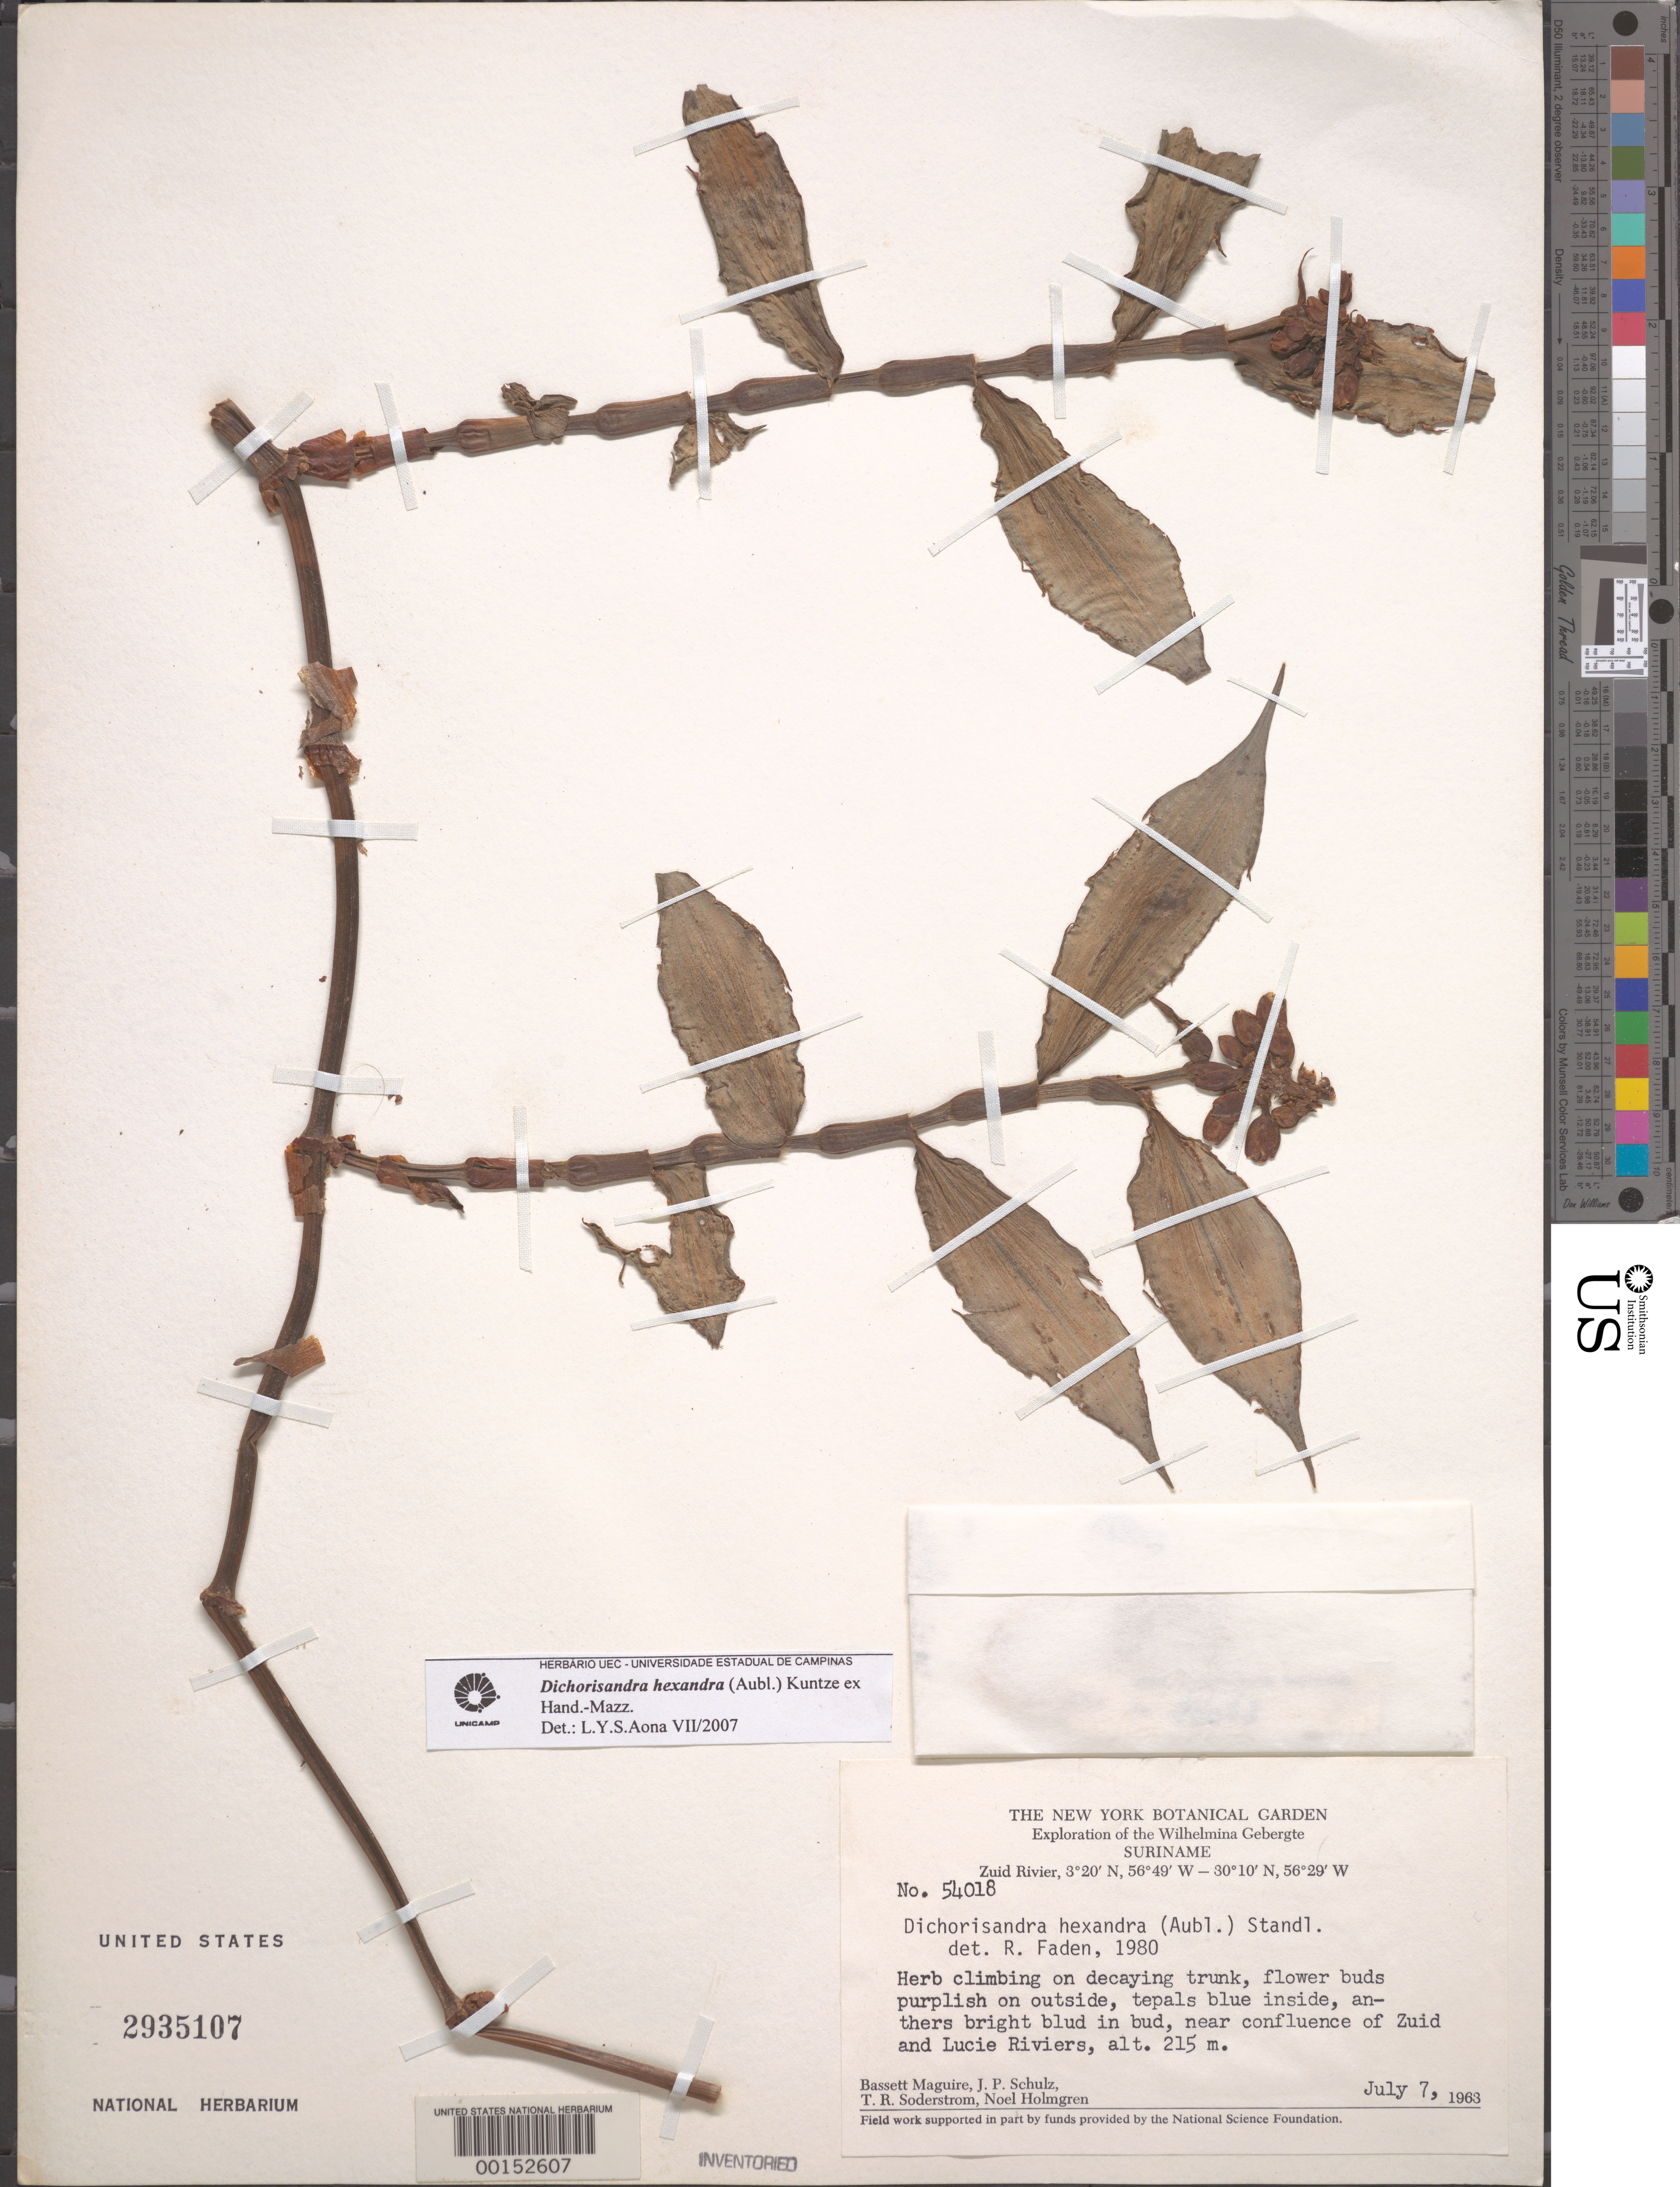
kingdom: Plantae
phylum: Tracheophyta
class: Liliopsida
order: Commelinales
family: Commelinaceae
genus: Dichorisandra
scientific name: Dichorisandra hexandra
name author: (Aubl.) Standl.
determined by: Faden, Robert B., (US), Smithsonian Institution - National Museum of Natural History (UNITED STATES)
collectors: B. Maguire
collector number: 54018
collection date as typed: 07 Jul 1963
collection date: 1963-07-07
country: Suriname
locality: Concluence of zuid and lucie rivers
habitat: Decaying trunk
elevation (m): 215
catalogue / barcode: US 2935107